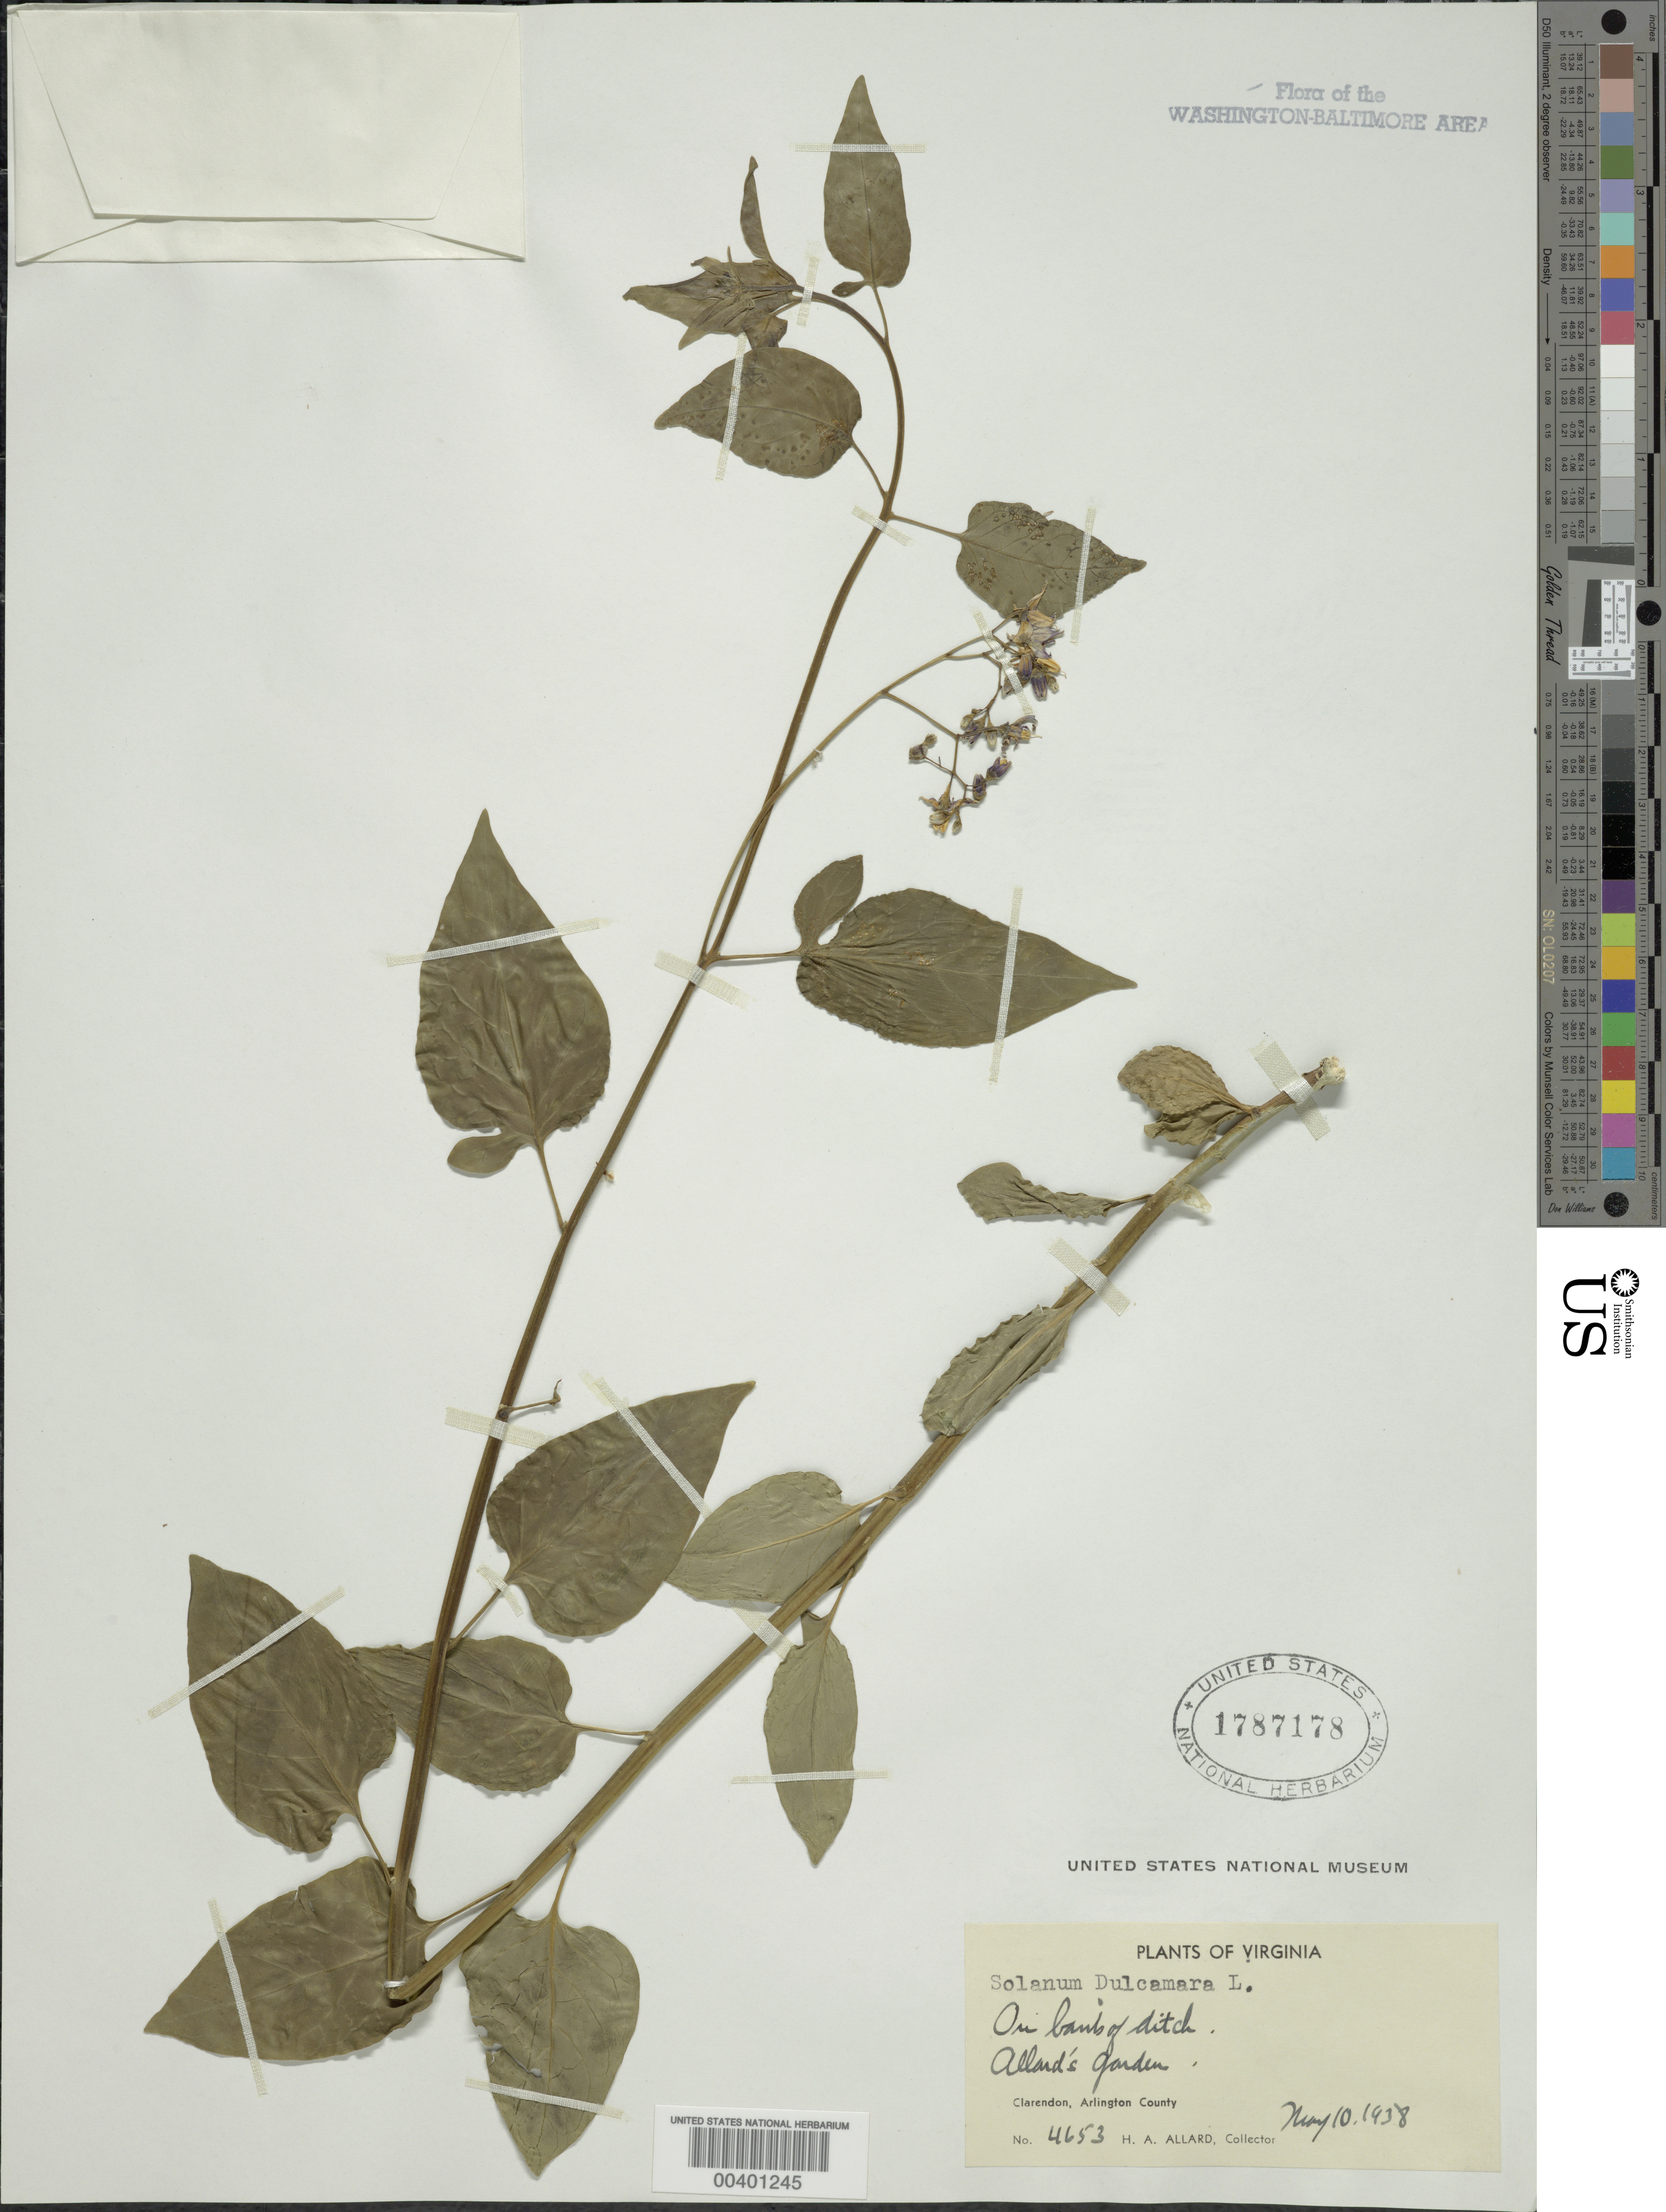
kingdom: Plantae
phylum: Tracheophyta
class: Magnoliopsida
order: Solanales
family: Solanaceae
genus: Solanum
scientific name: Solanum dulcamara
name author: L.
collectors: H. A. Allard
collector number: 4653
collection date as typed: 10 May 1938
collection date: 1938-05-10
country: United States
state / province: Virginia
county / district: Arlington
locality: Allards Garden, Clarendon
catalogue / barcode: US 1787178